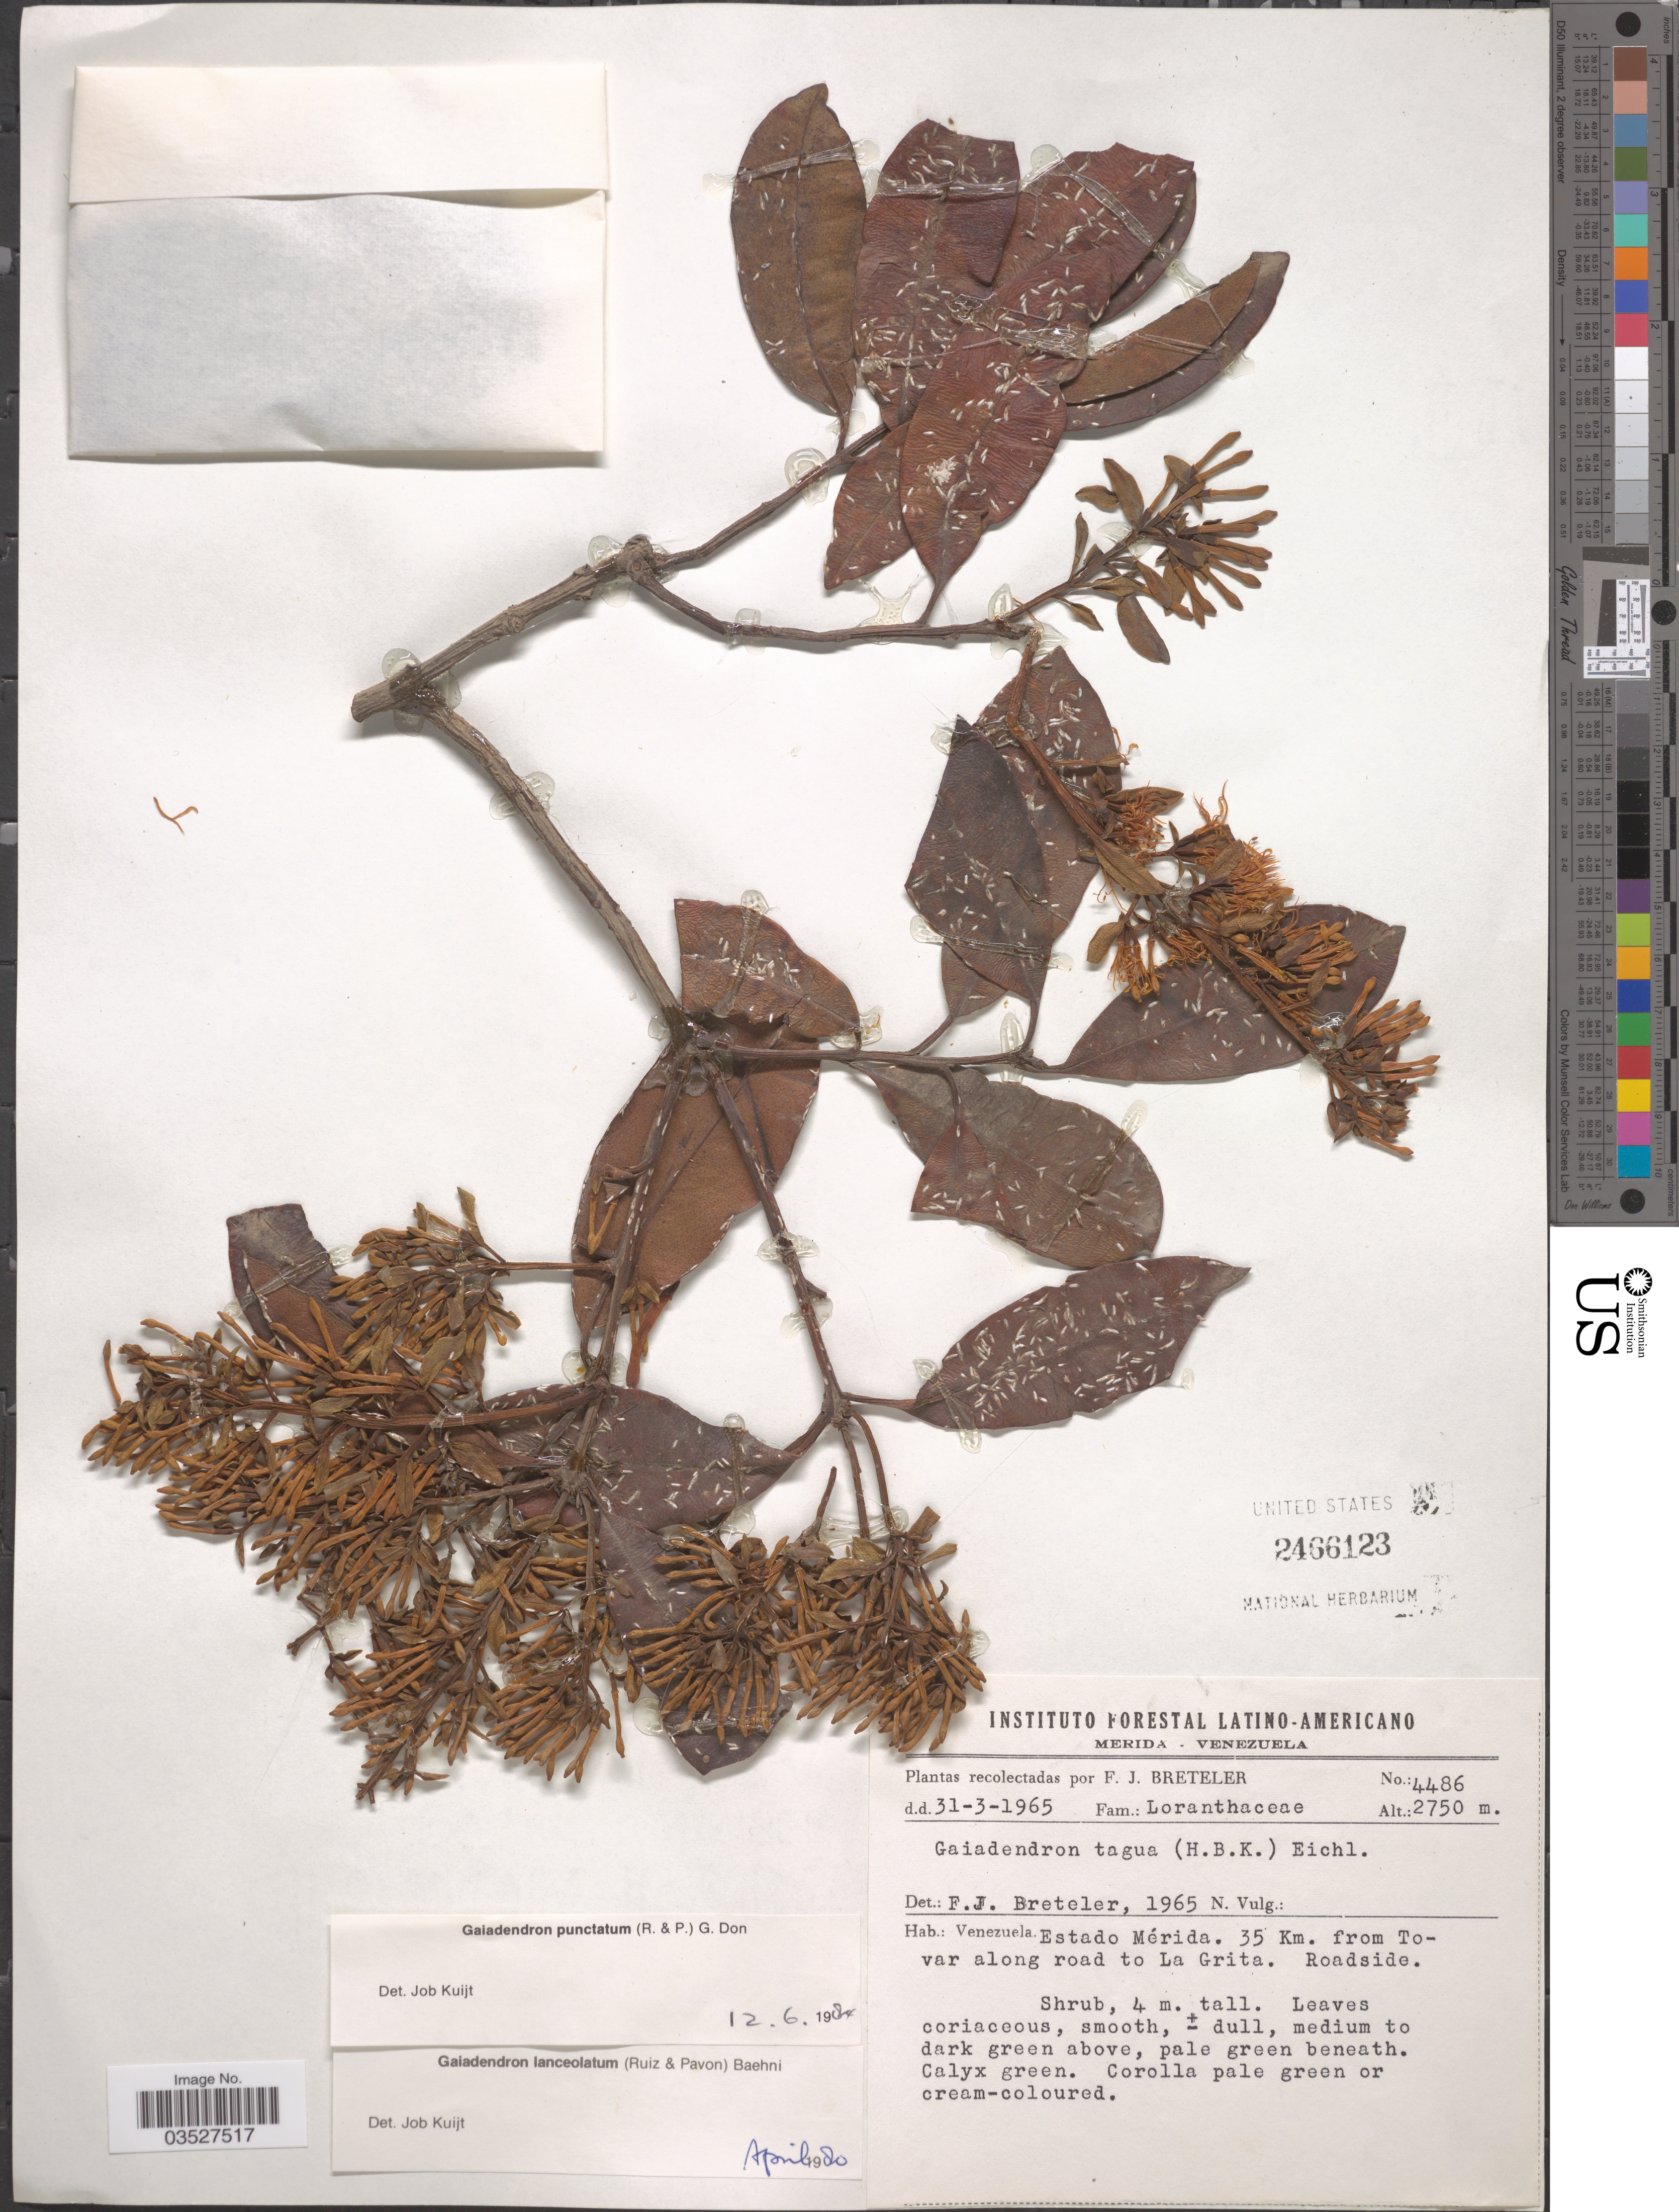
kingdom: Plantae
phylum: Tracheophyta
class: Magnoliopsida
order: Santalales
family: Loranthaceae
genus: Gaiadendron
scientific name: Gaiadendron punctatum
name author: (Ruiz & Pav.) G. Don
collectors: F. J. Breteler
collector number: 4486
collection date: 1965-03-31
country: Venezuela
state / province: Mérida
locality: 35 Km. from Tovar along road to La Grita. Roadside.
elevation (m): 2750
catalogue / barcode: US 2466123